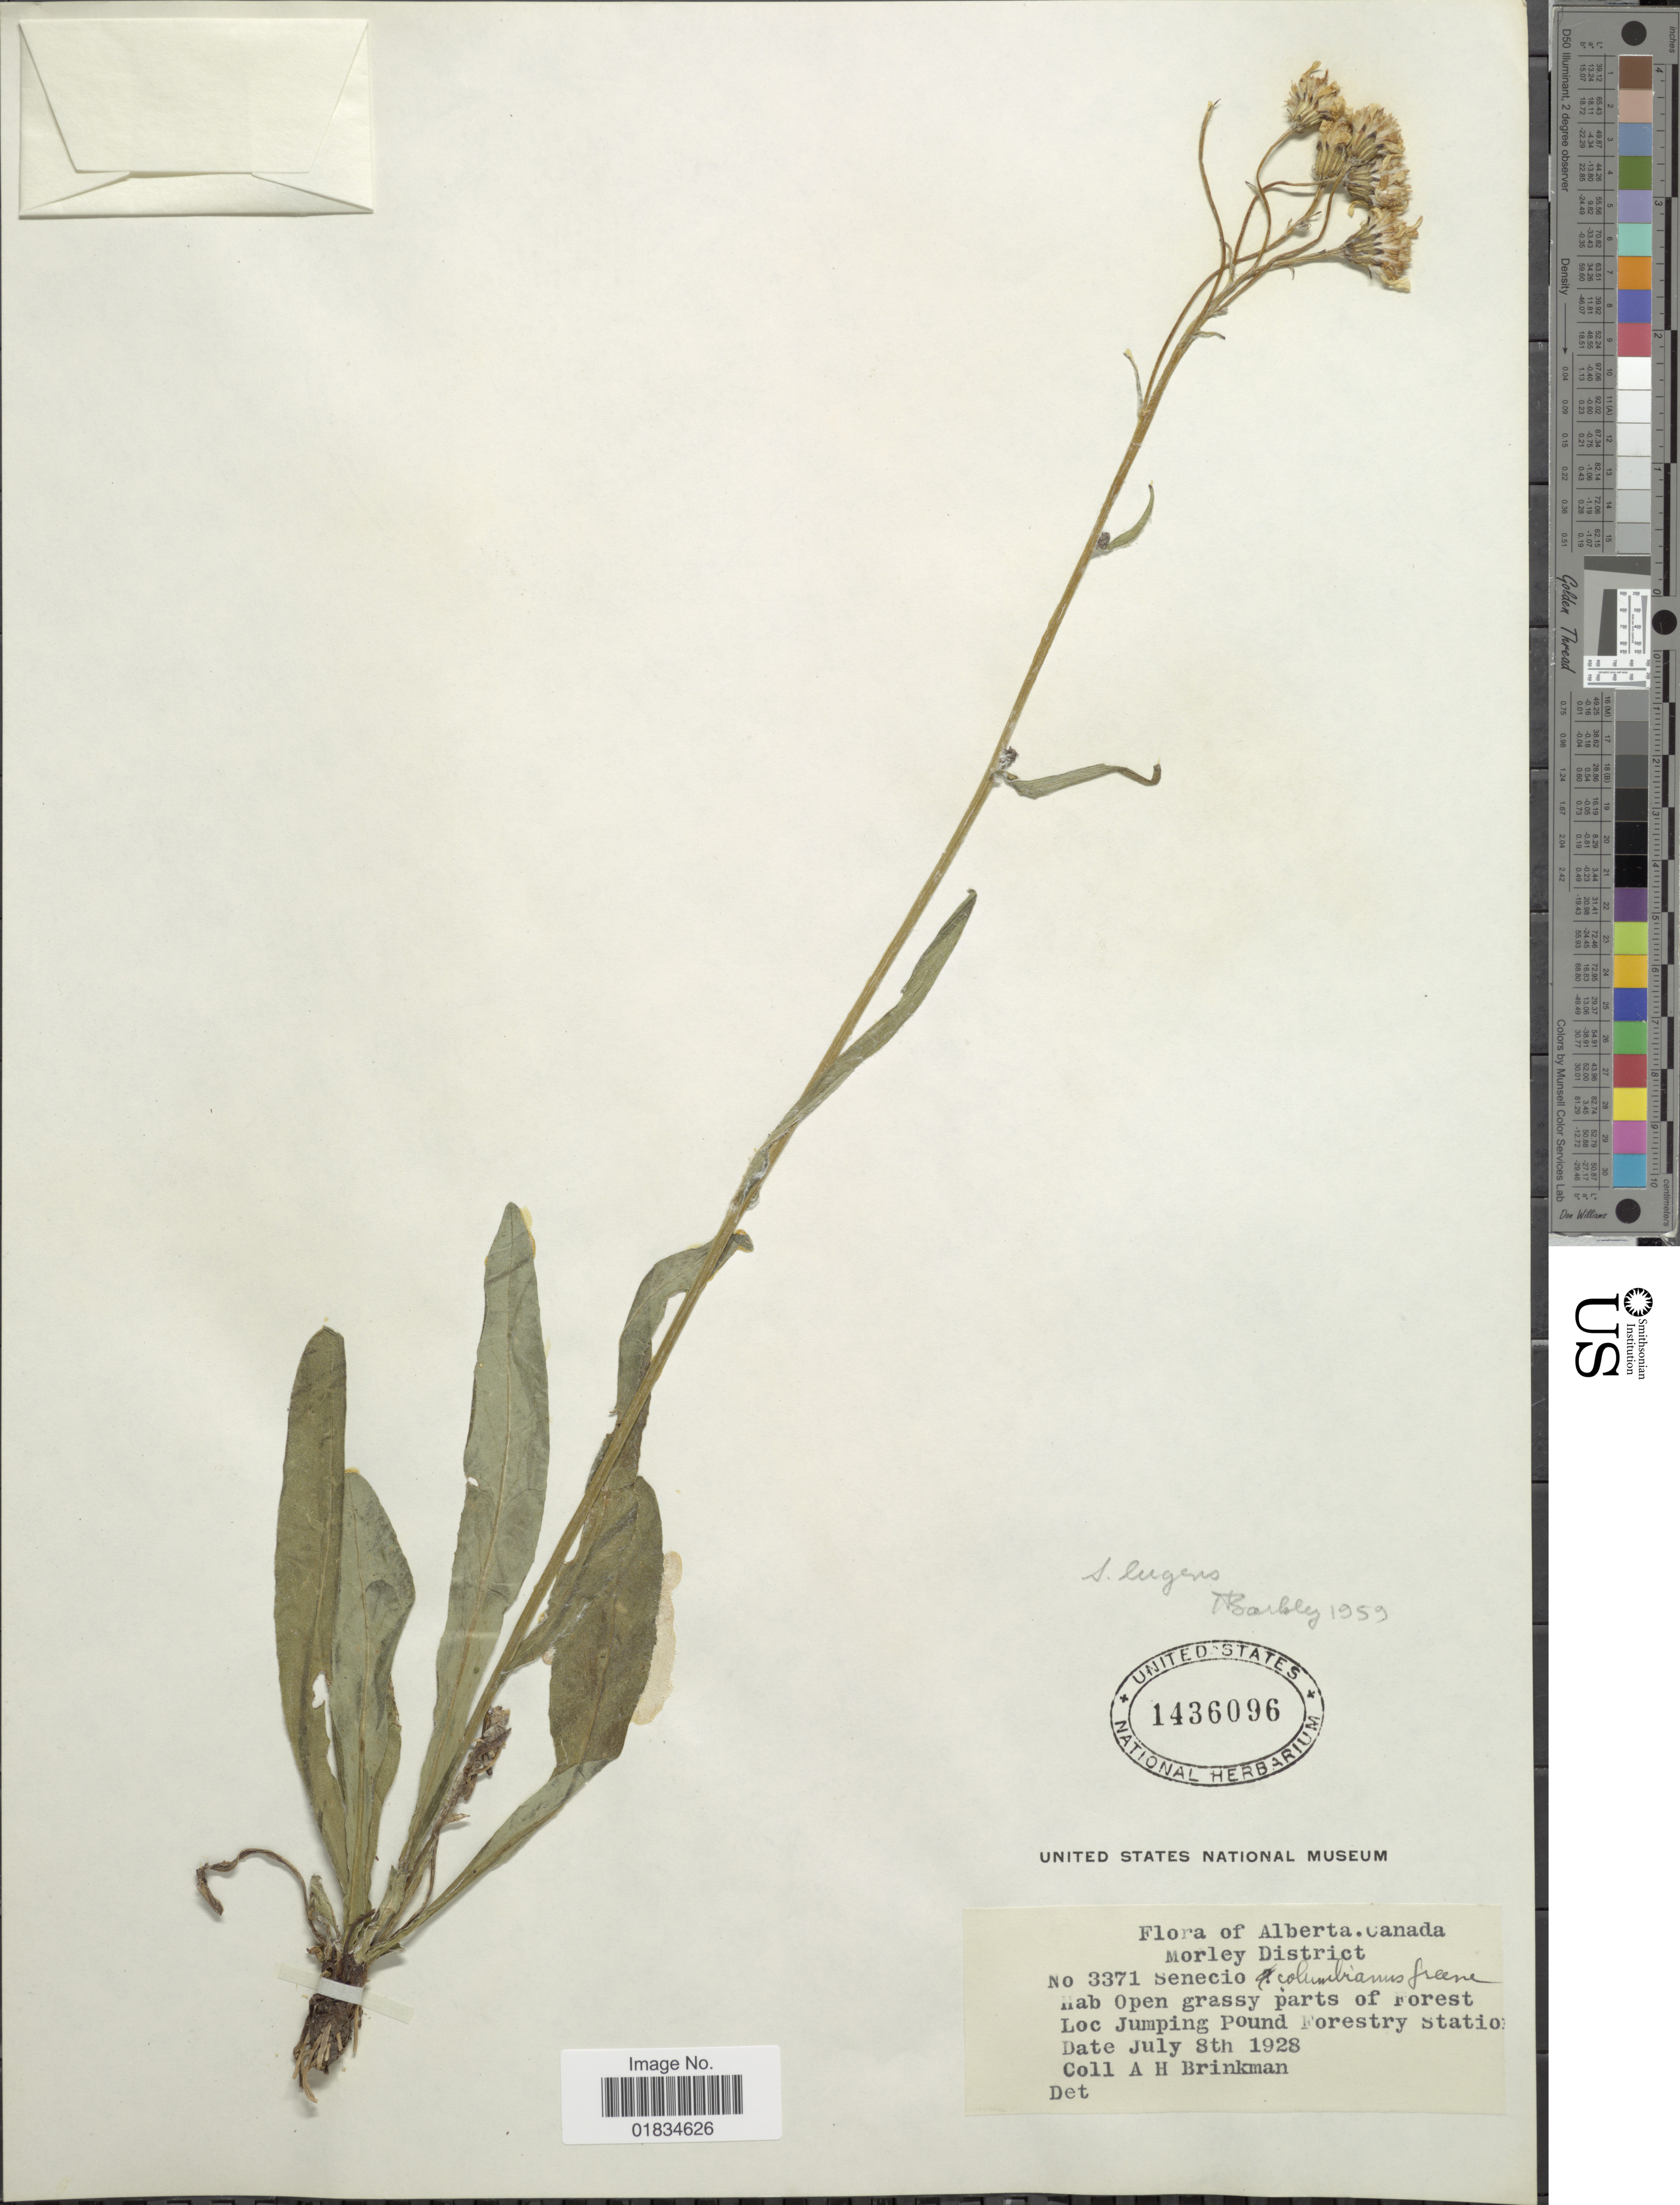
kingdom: Plantae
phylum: Tracheophyta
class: Magnoliopsida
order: Asterales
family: Asteraceae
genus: Senecio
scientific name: Senecio lugens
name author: Richardson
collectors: A. Brinkman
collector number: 3371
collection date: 1929-07-08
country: Canada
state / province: Alberta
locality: Morley District. Jumping Pound Forestry Station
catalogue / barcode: US 1436096